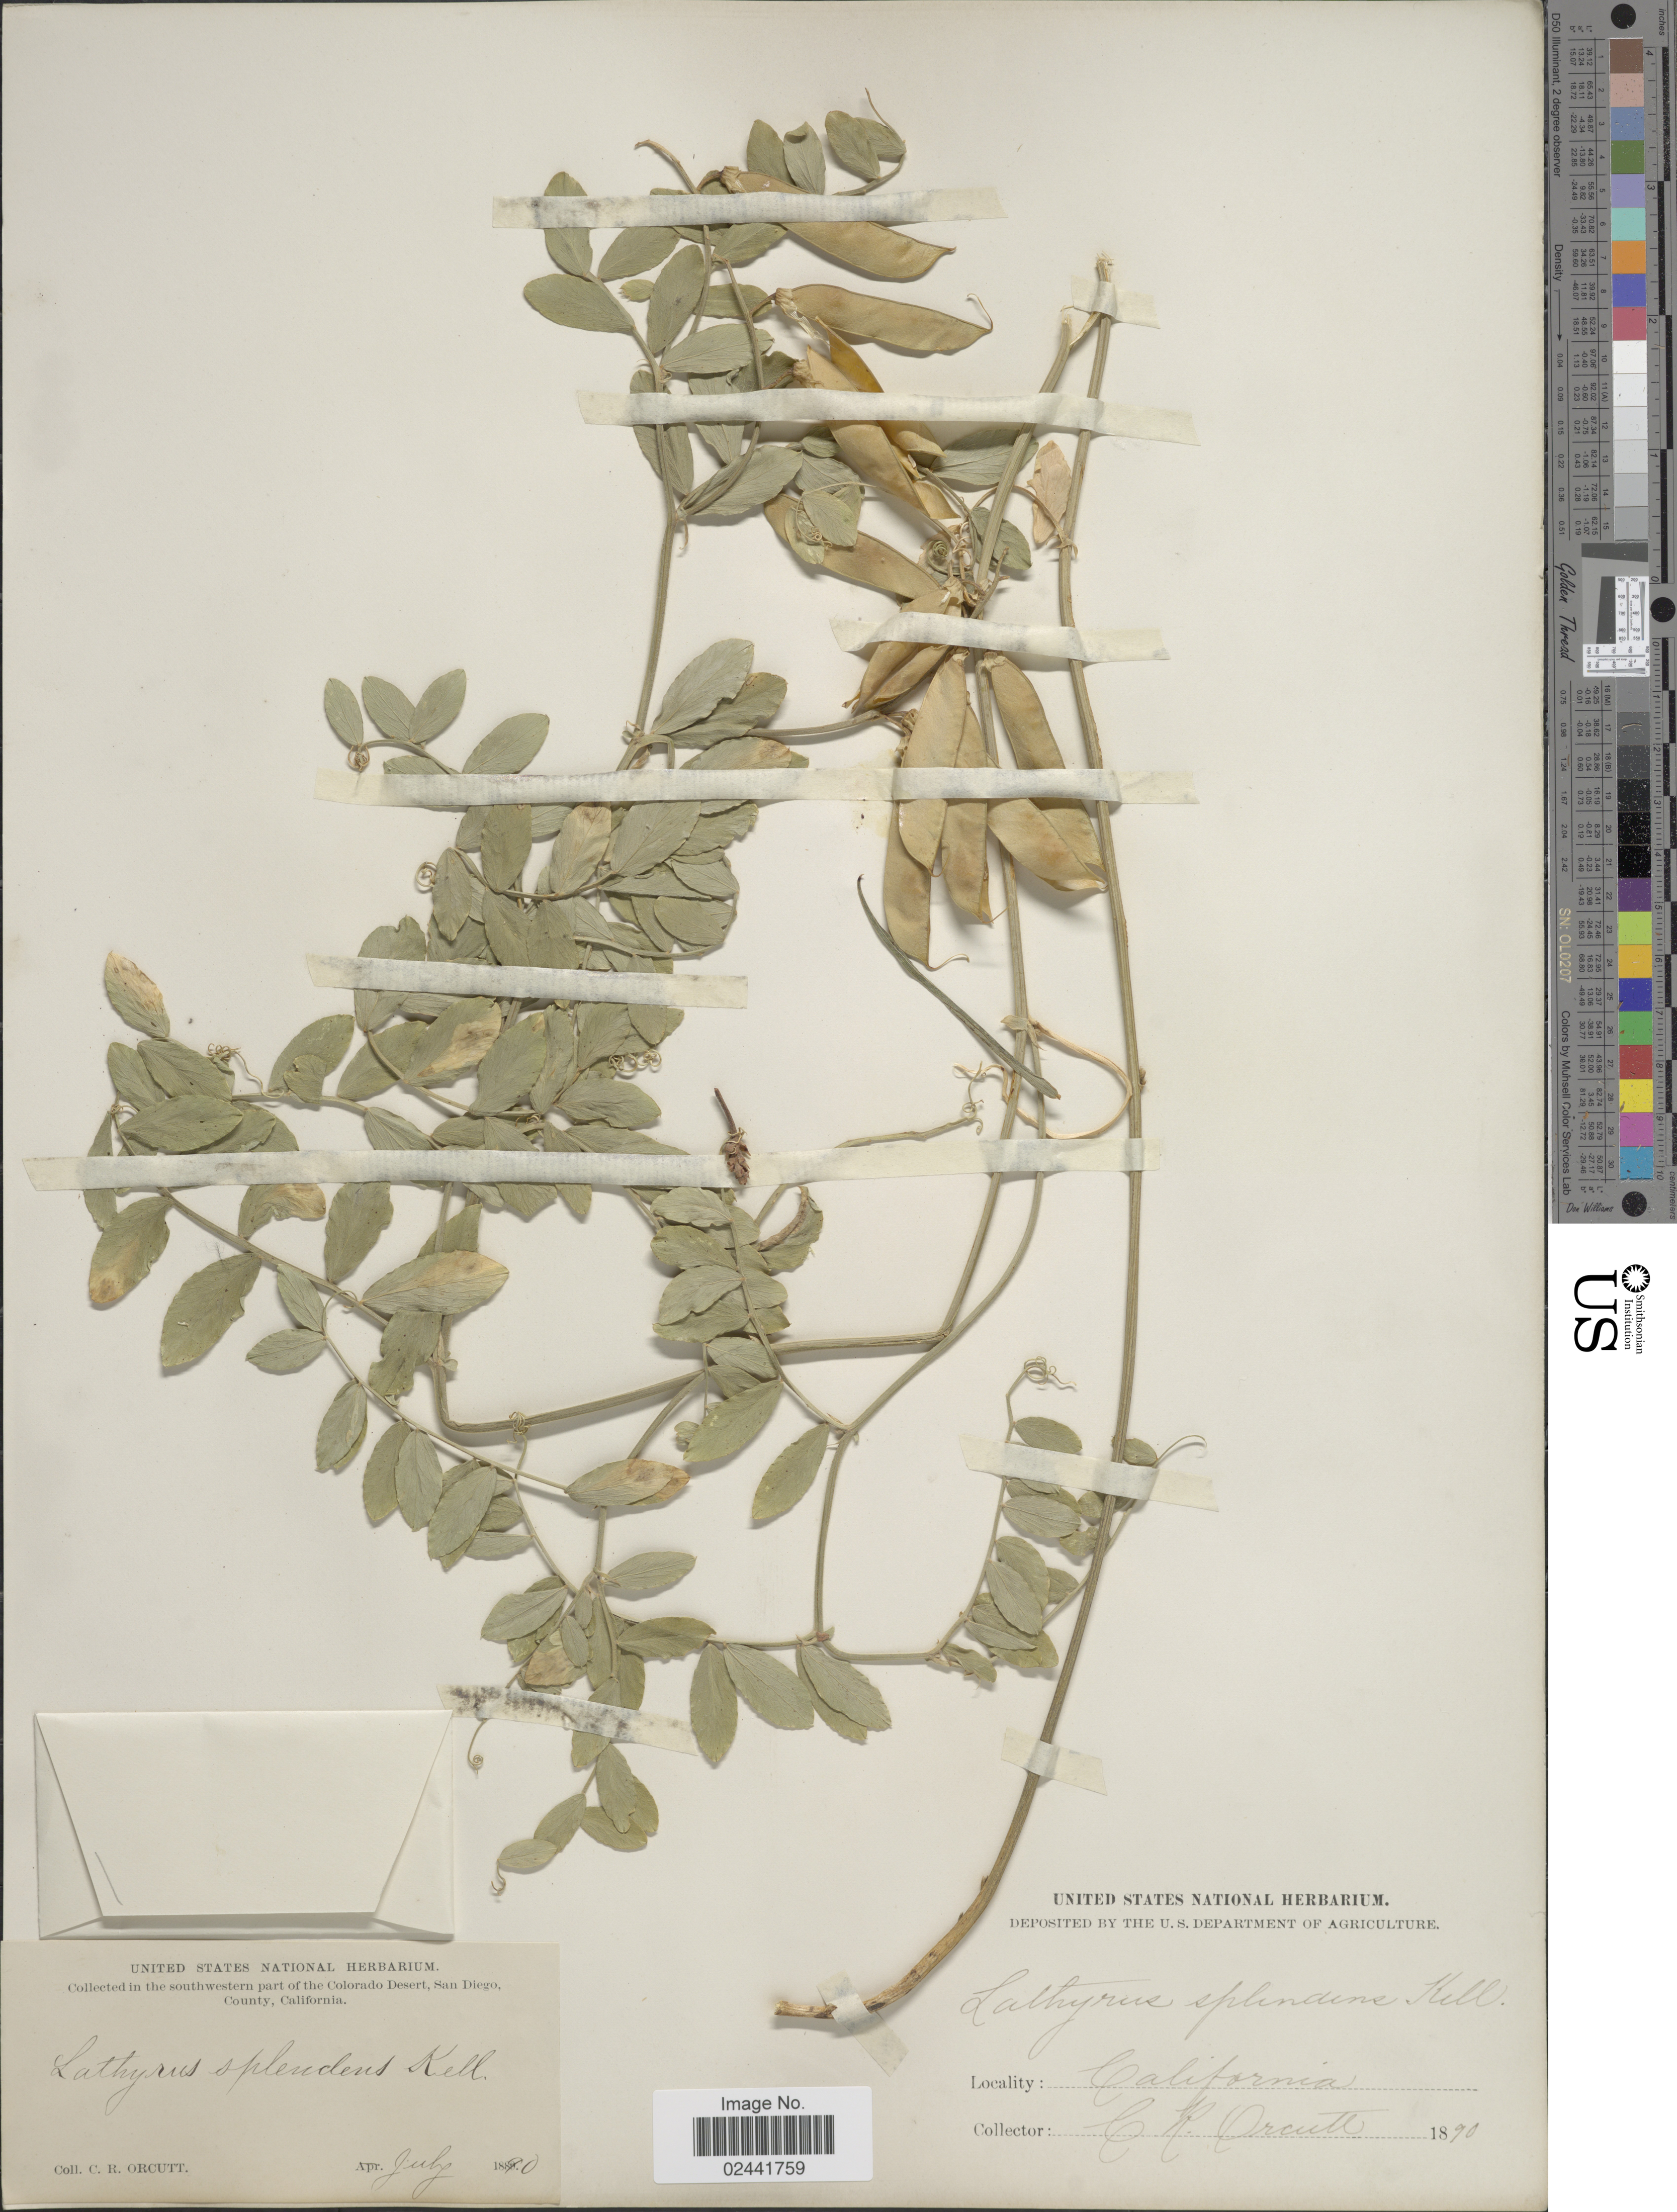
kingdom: Plantae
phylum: Tracheophyta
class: Magnoliopsida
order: Fabales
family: Fabaceae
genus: Lathyrus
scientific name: Lathyrus splendens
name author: Kellogg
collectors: C. R. Orcutt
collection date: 1890-07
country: United States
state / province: California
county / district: San Diego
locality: In the Southwestern part of the Colorado Desert, San Diego, County